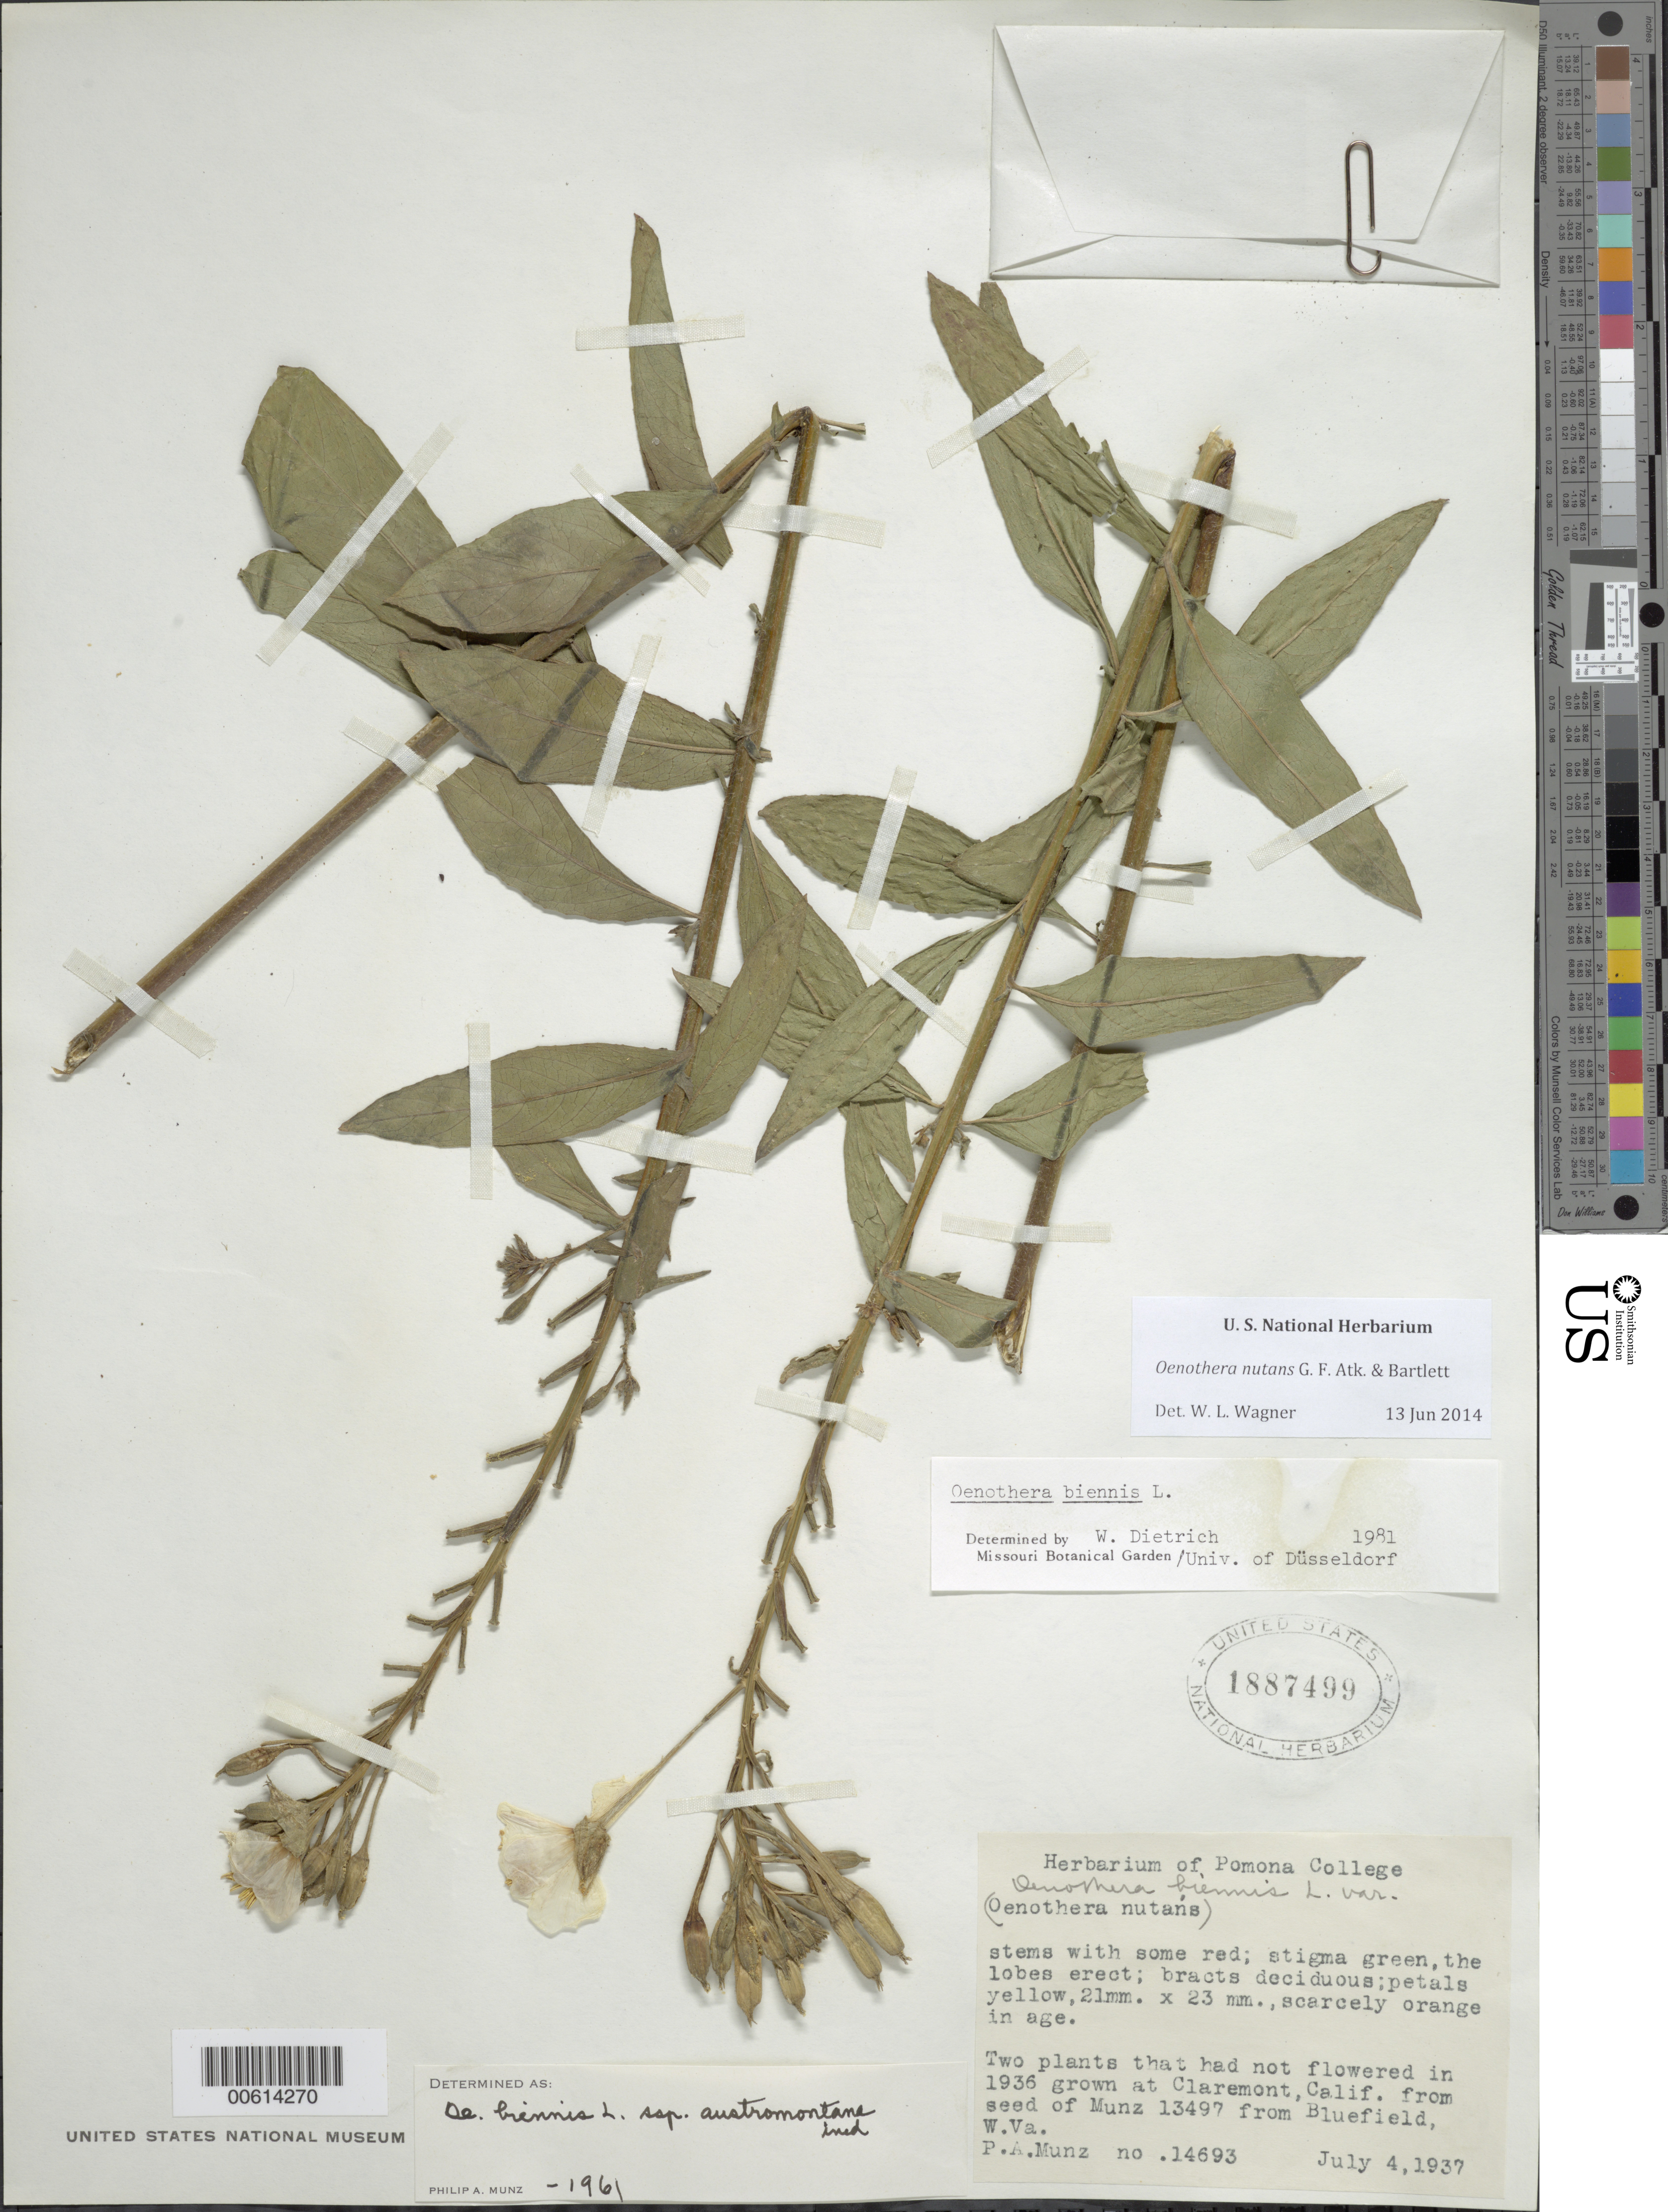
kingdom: Plantae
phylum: Tracheophyta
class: Magnoliopsida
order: Myrtales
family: Onagraceae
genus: Oenothera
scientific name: Oenothera nutans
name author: G.F. Atk. & Bartlett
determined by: Wagner, W. L., (BOT), Smithsonian Institution - National Museum of Natural History (UNITED STATES)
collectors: P. A. Munz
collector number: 14693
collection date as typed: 04 Jul 1937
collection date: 1937-07-04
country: United States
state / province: California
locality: Pomona College, Claremont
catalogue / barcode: US 1887499